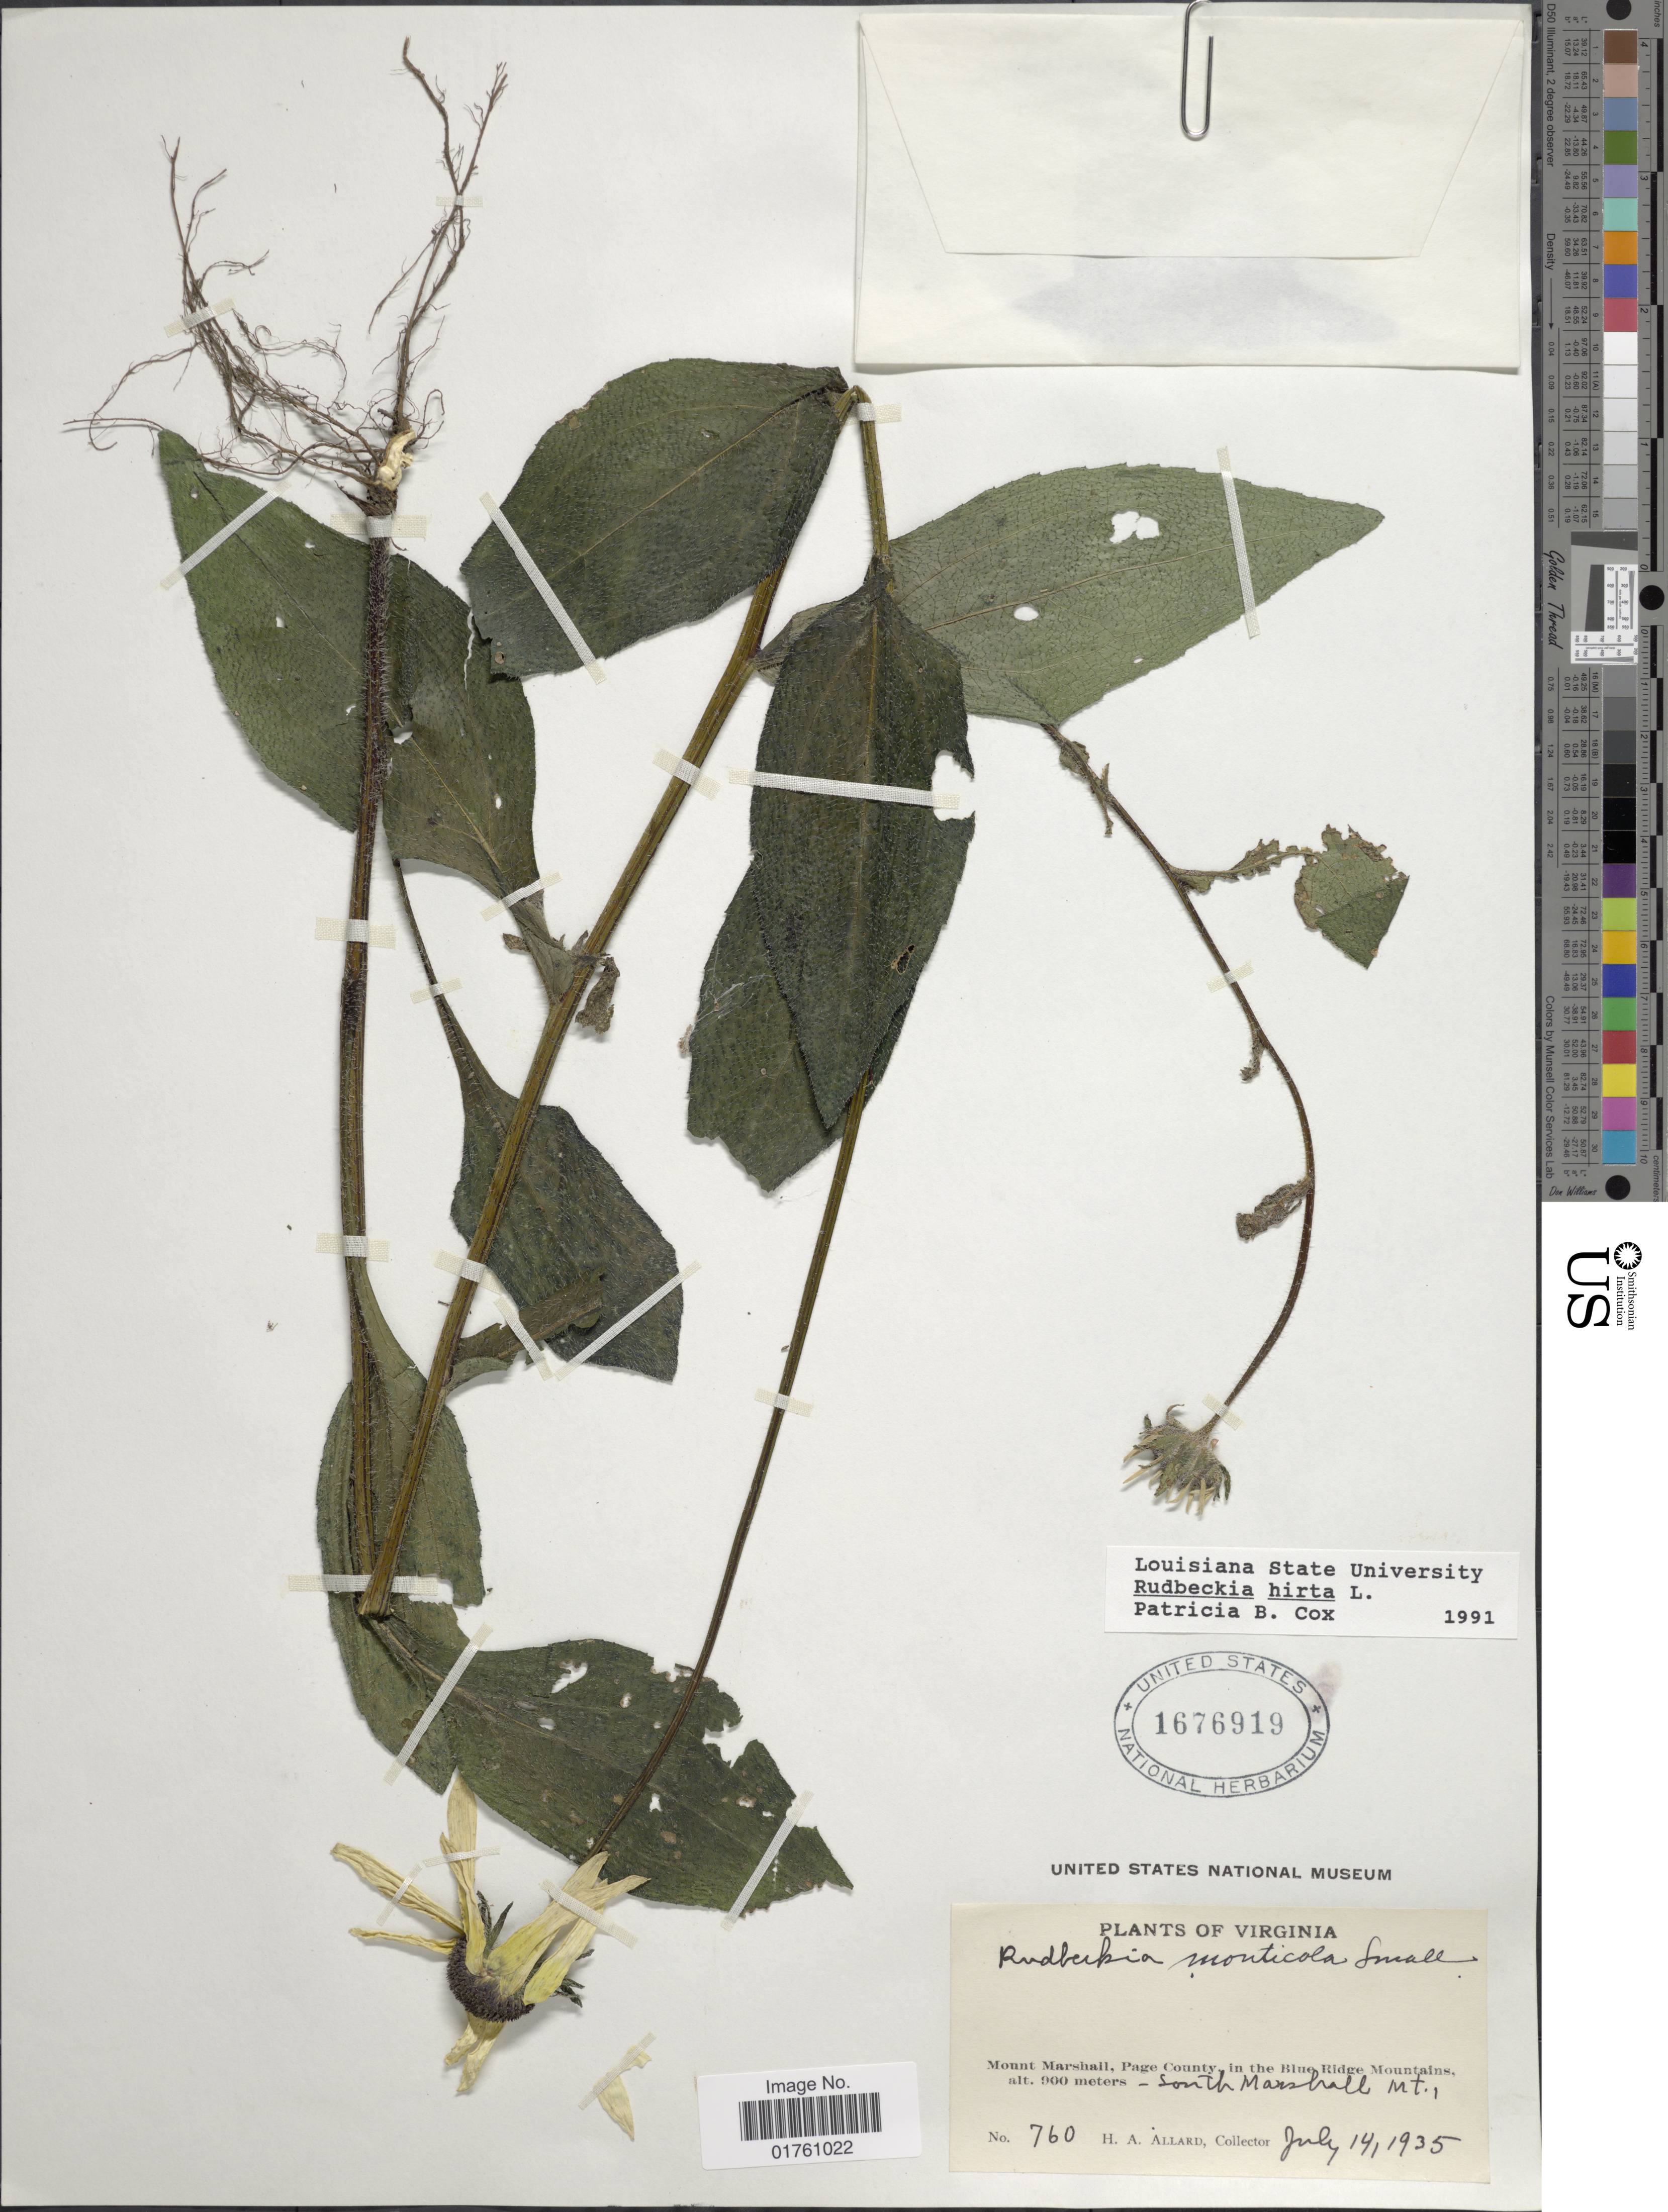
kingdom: Plantae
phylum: Tracheophyta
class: Magnoliopsida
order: Asterales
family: Asteraceae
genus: Rudbeckia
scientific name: Rudbeckia hirta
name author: L.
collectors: H. A. Allard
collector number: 760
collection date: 1935-07-14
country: United States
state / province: Virginia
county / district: Page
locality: Mount Marshall, in the Blue Ridge Mountain, South Marshall Mt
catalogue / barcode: US 1676919